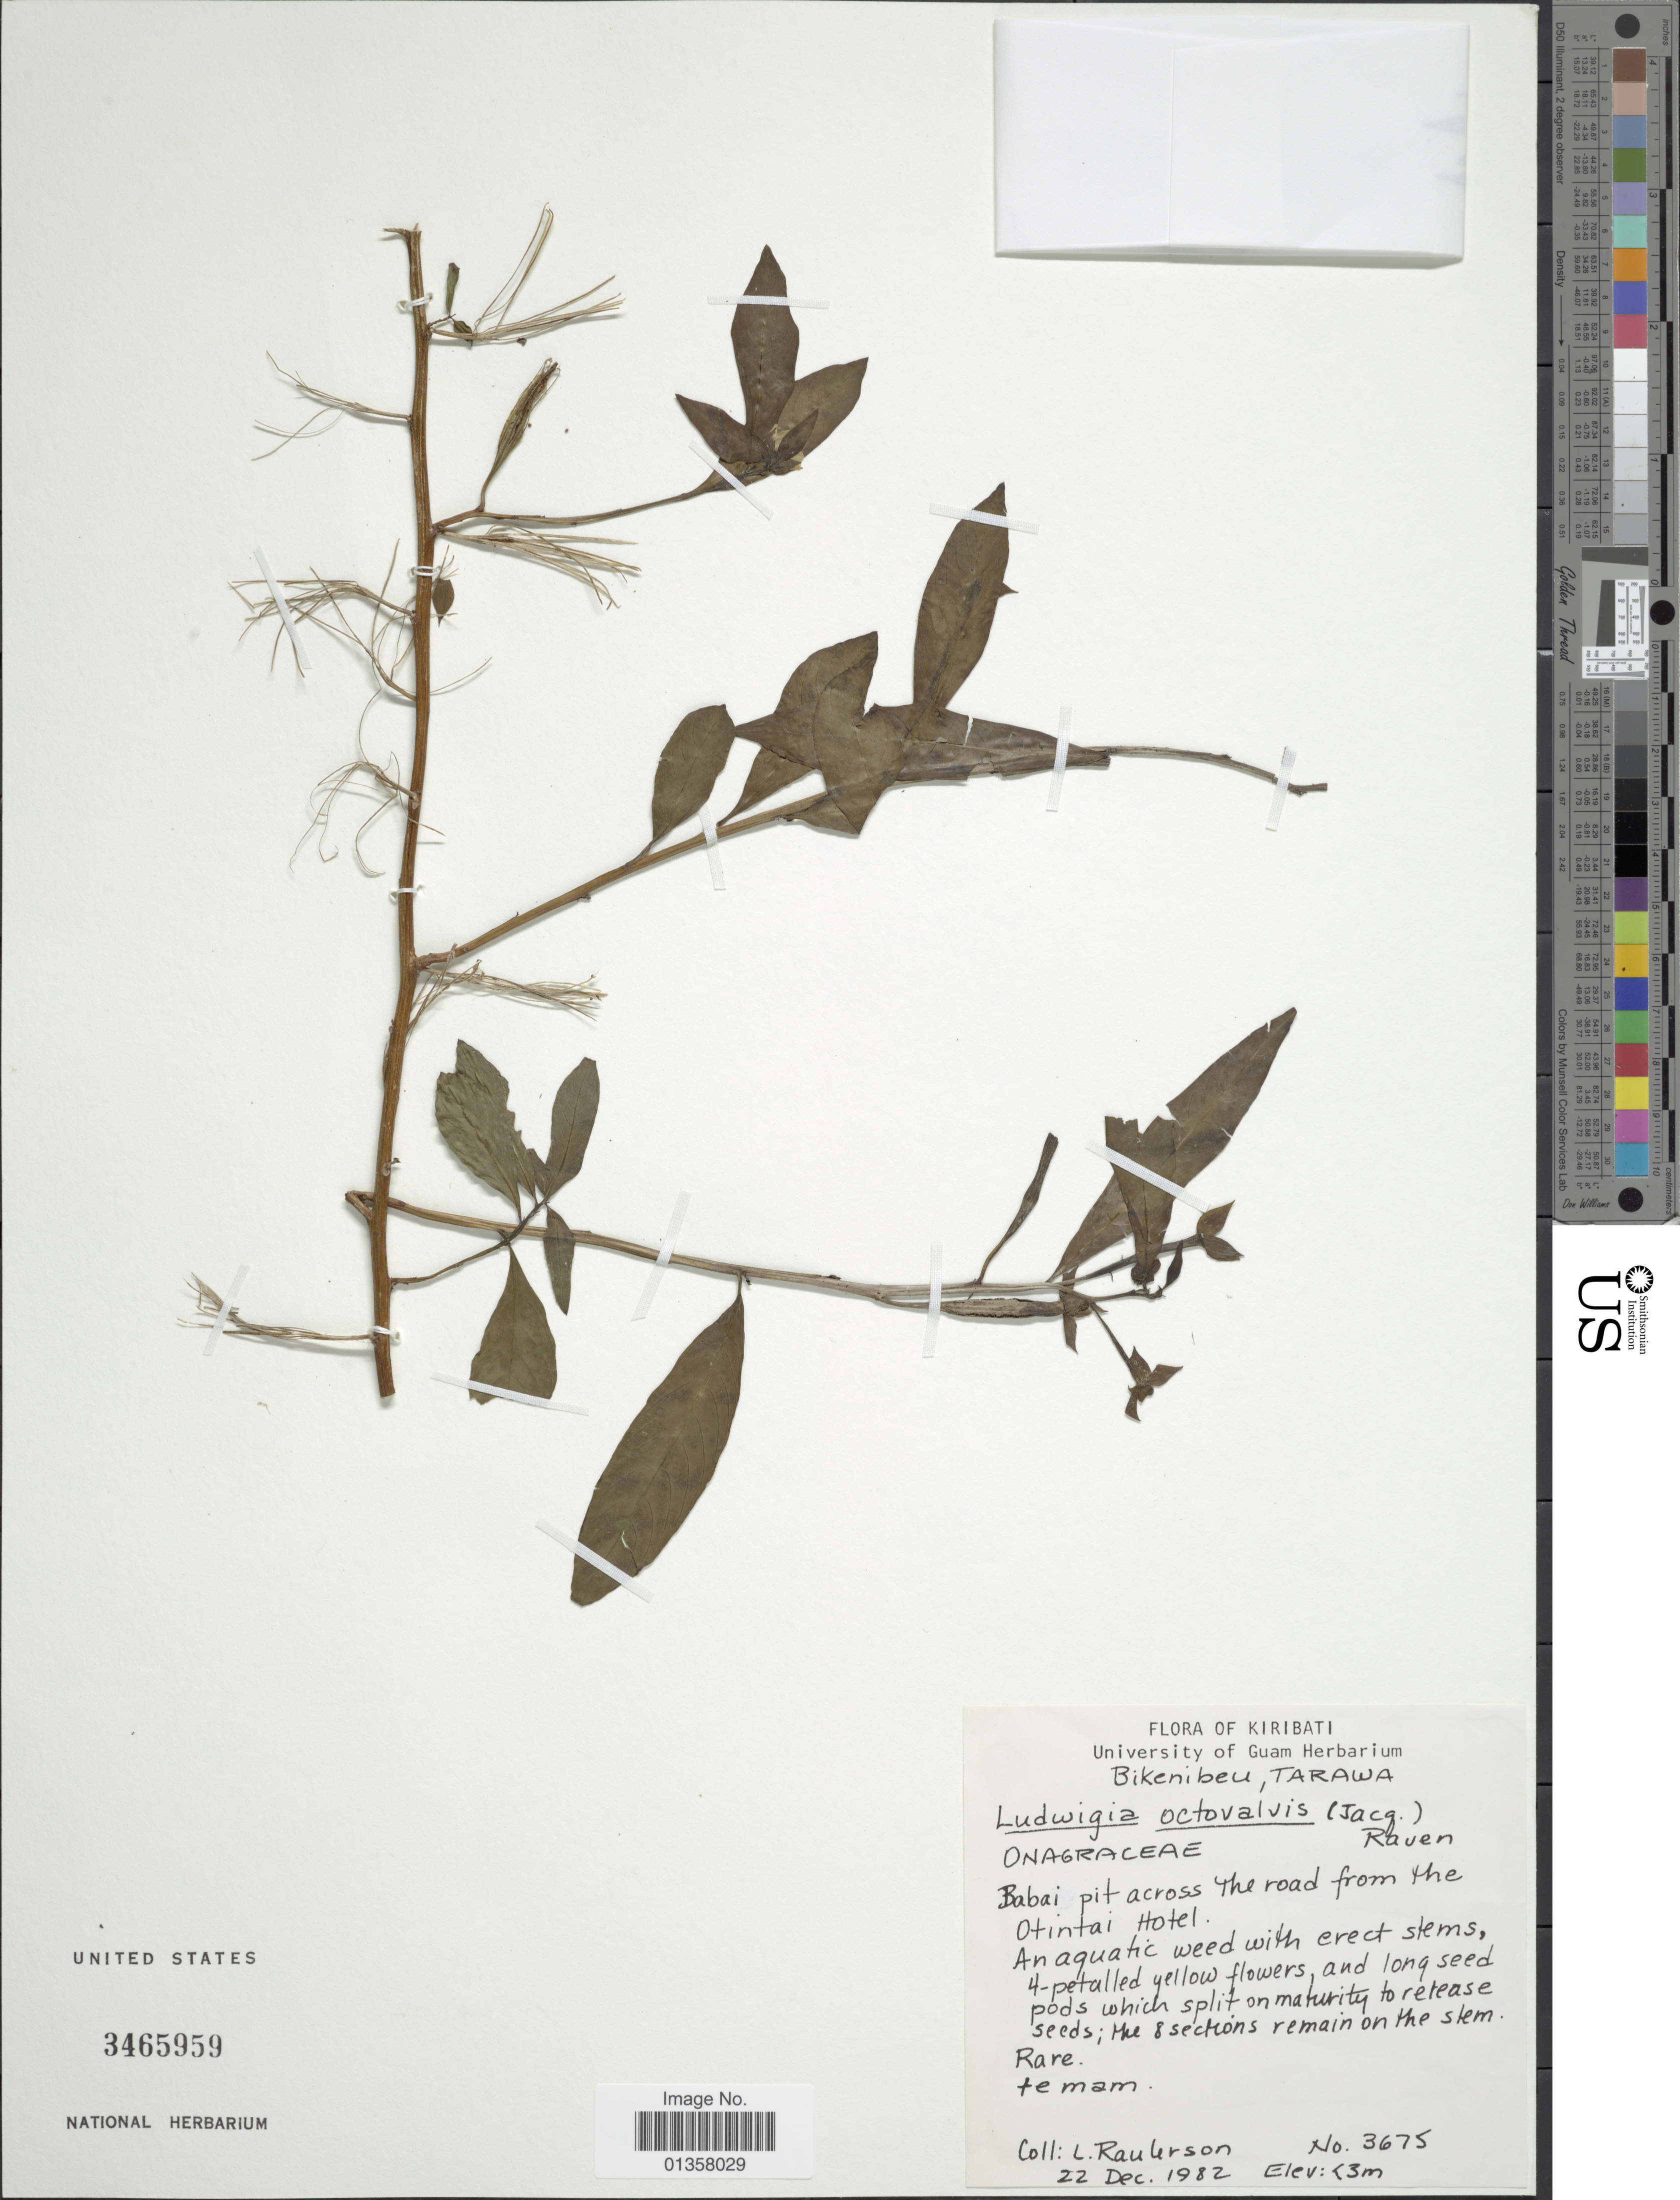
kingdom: Plantae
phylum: Tracheophyta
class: Magnoliopsida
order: Myrtales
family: Onagraceae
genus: Ludwigia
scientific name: Ludwigia octovalvis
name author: (Jacq.) P.H. Raven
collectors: L. Raulerson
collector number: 3675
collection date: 1982-12-22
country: Kiribati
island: Tarawa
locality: Bikenibeu, Tarawa, Babai pit across the road from the Otintai Hotel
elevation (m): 3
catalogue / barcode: US 3465959